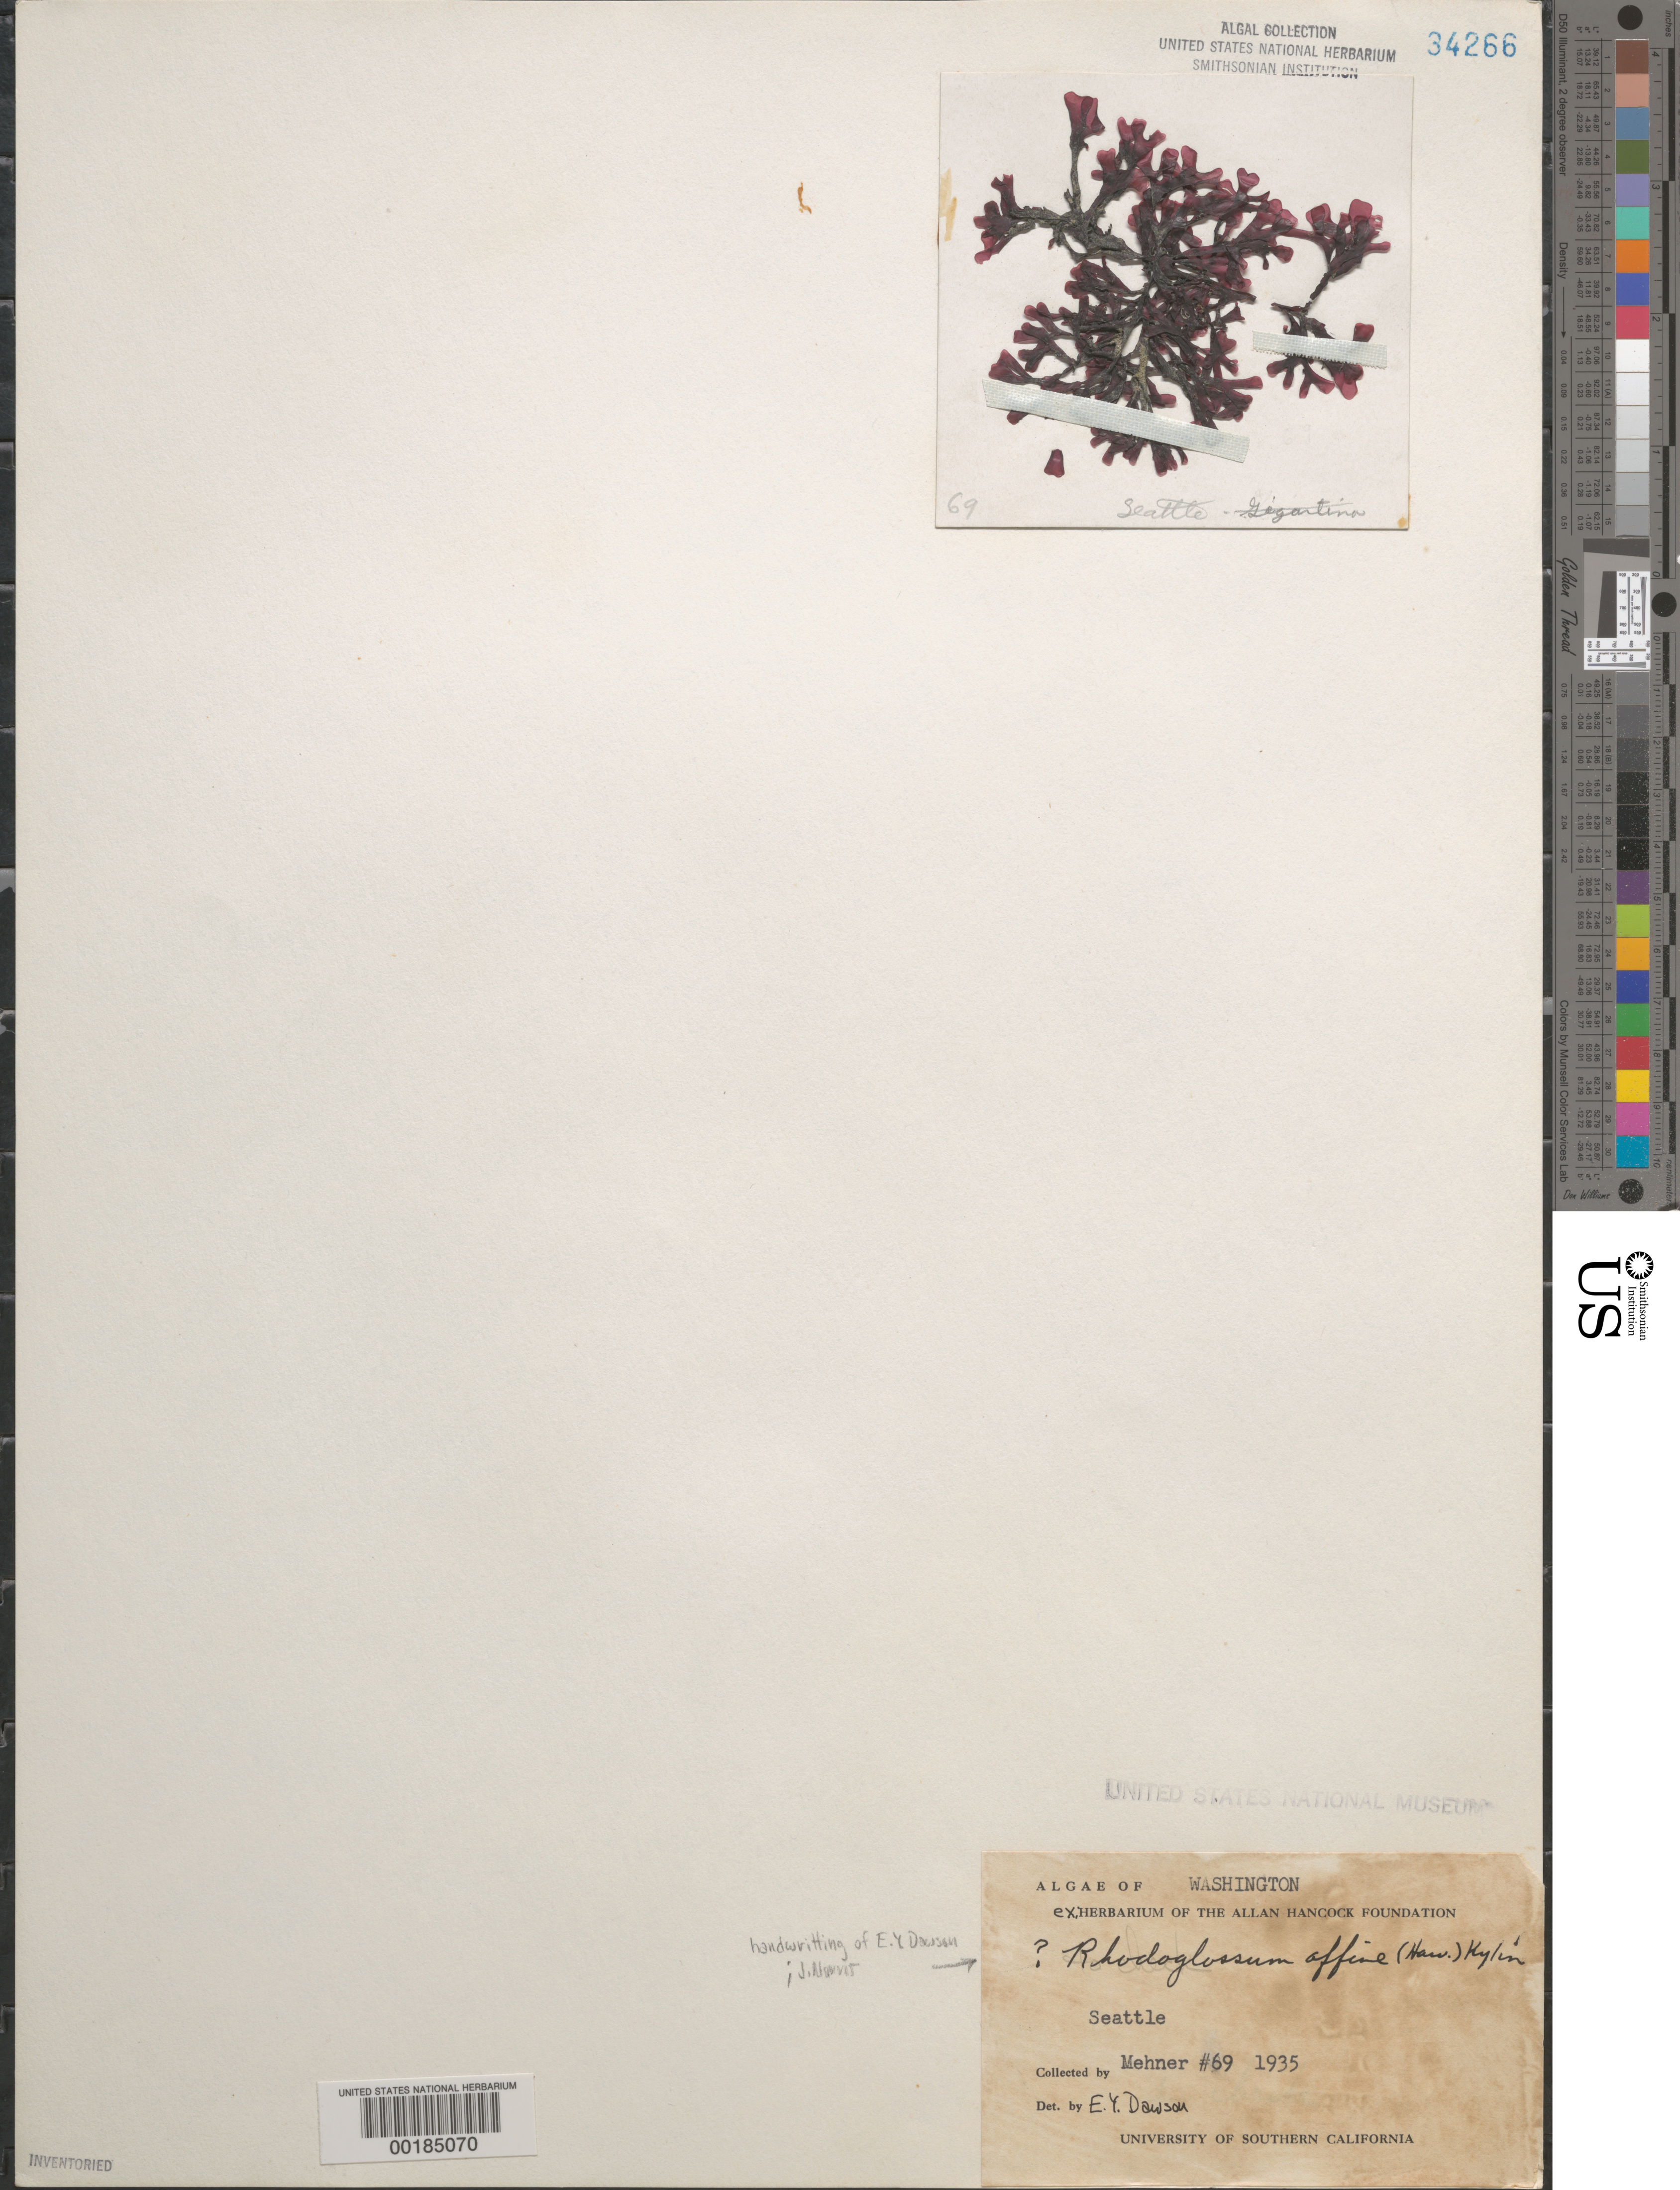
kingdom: Plantae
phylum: Rhodophyta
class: Florideophyceae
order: Gigartinales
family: Gigartinaceae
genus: Mazzaella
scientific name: Mazzaella affinis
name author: (Harvey) Fredericq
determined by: Algae name updating Project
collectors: L. Mehner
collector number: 69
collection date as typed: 1935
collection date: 1935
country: United States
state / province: Washington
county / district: King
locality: Seattle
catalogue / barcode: US 34266